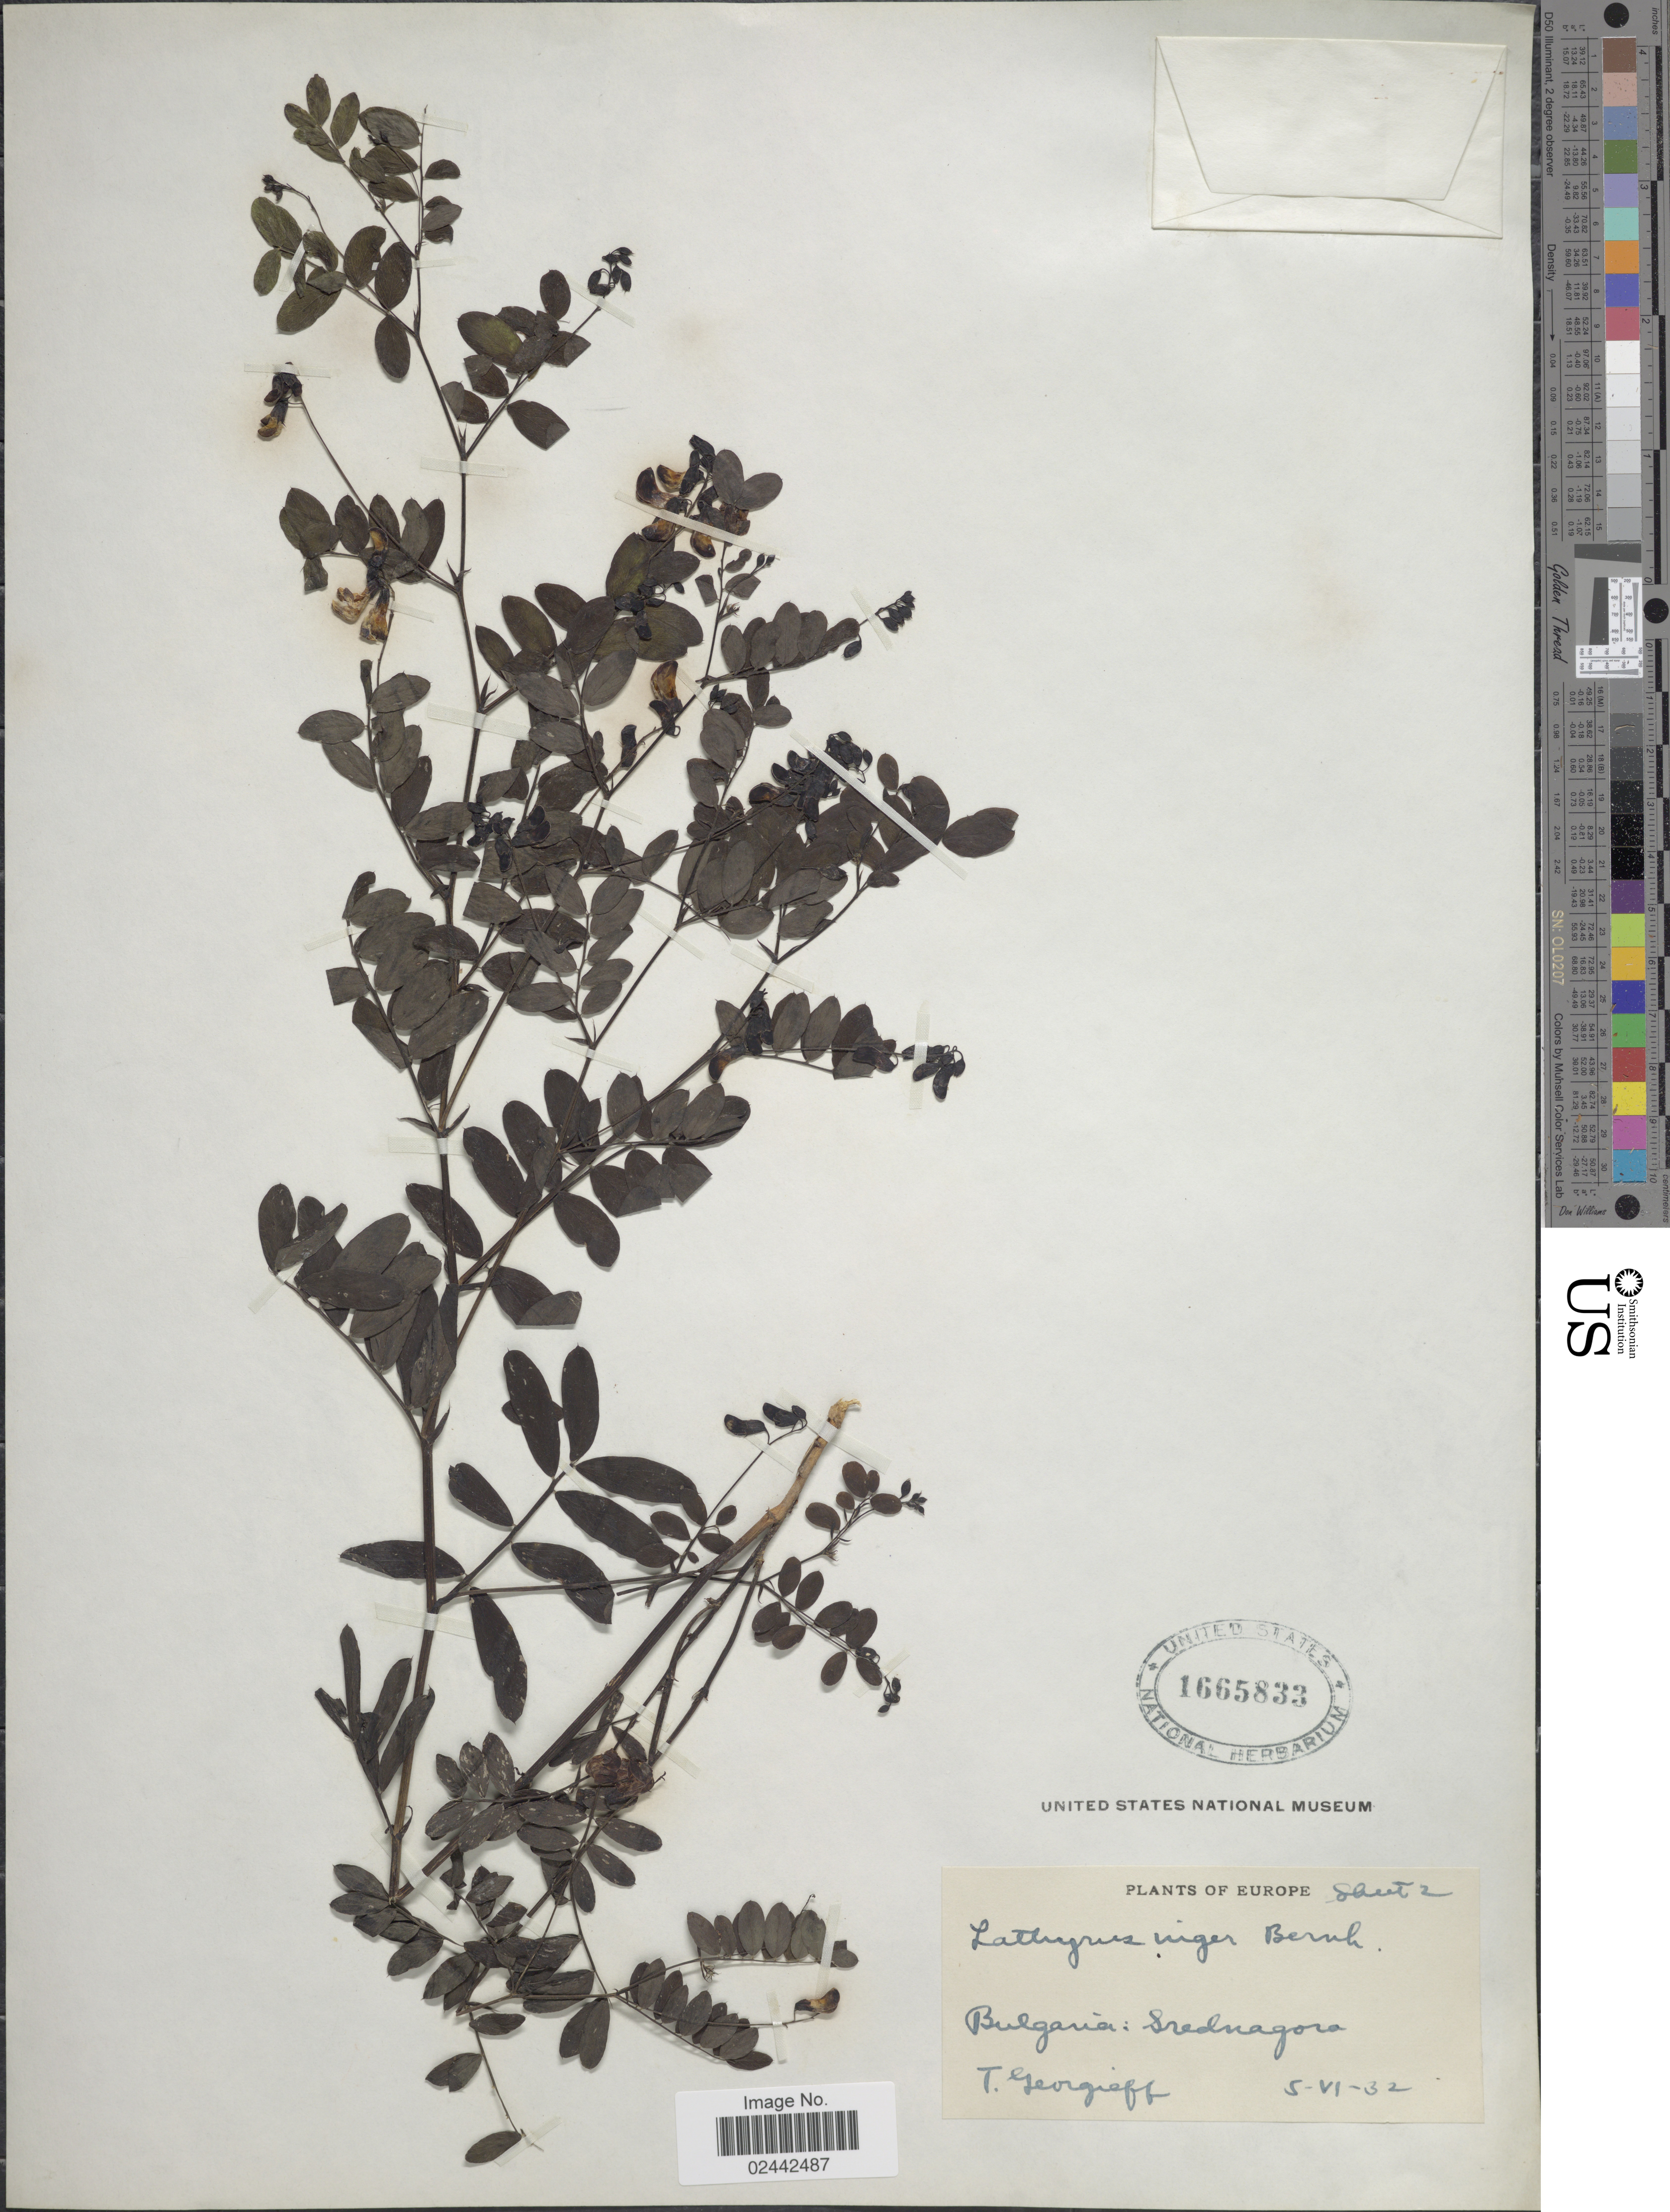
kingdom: Plantae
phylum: Tracheophyta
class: Magnoliopsida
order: Fabales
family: Fabaceae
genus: Lathyrus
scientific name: Lathyrus niger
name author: (L.) Bernh.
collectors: T. Georgieff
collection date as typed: Transcribed d/m/y: 5/6/32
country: Bulgaria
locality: Europe Sheet 2, Bulgaria: Srednagora.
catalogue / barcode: US 1665833